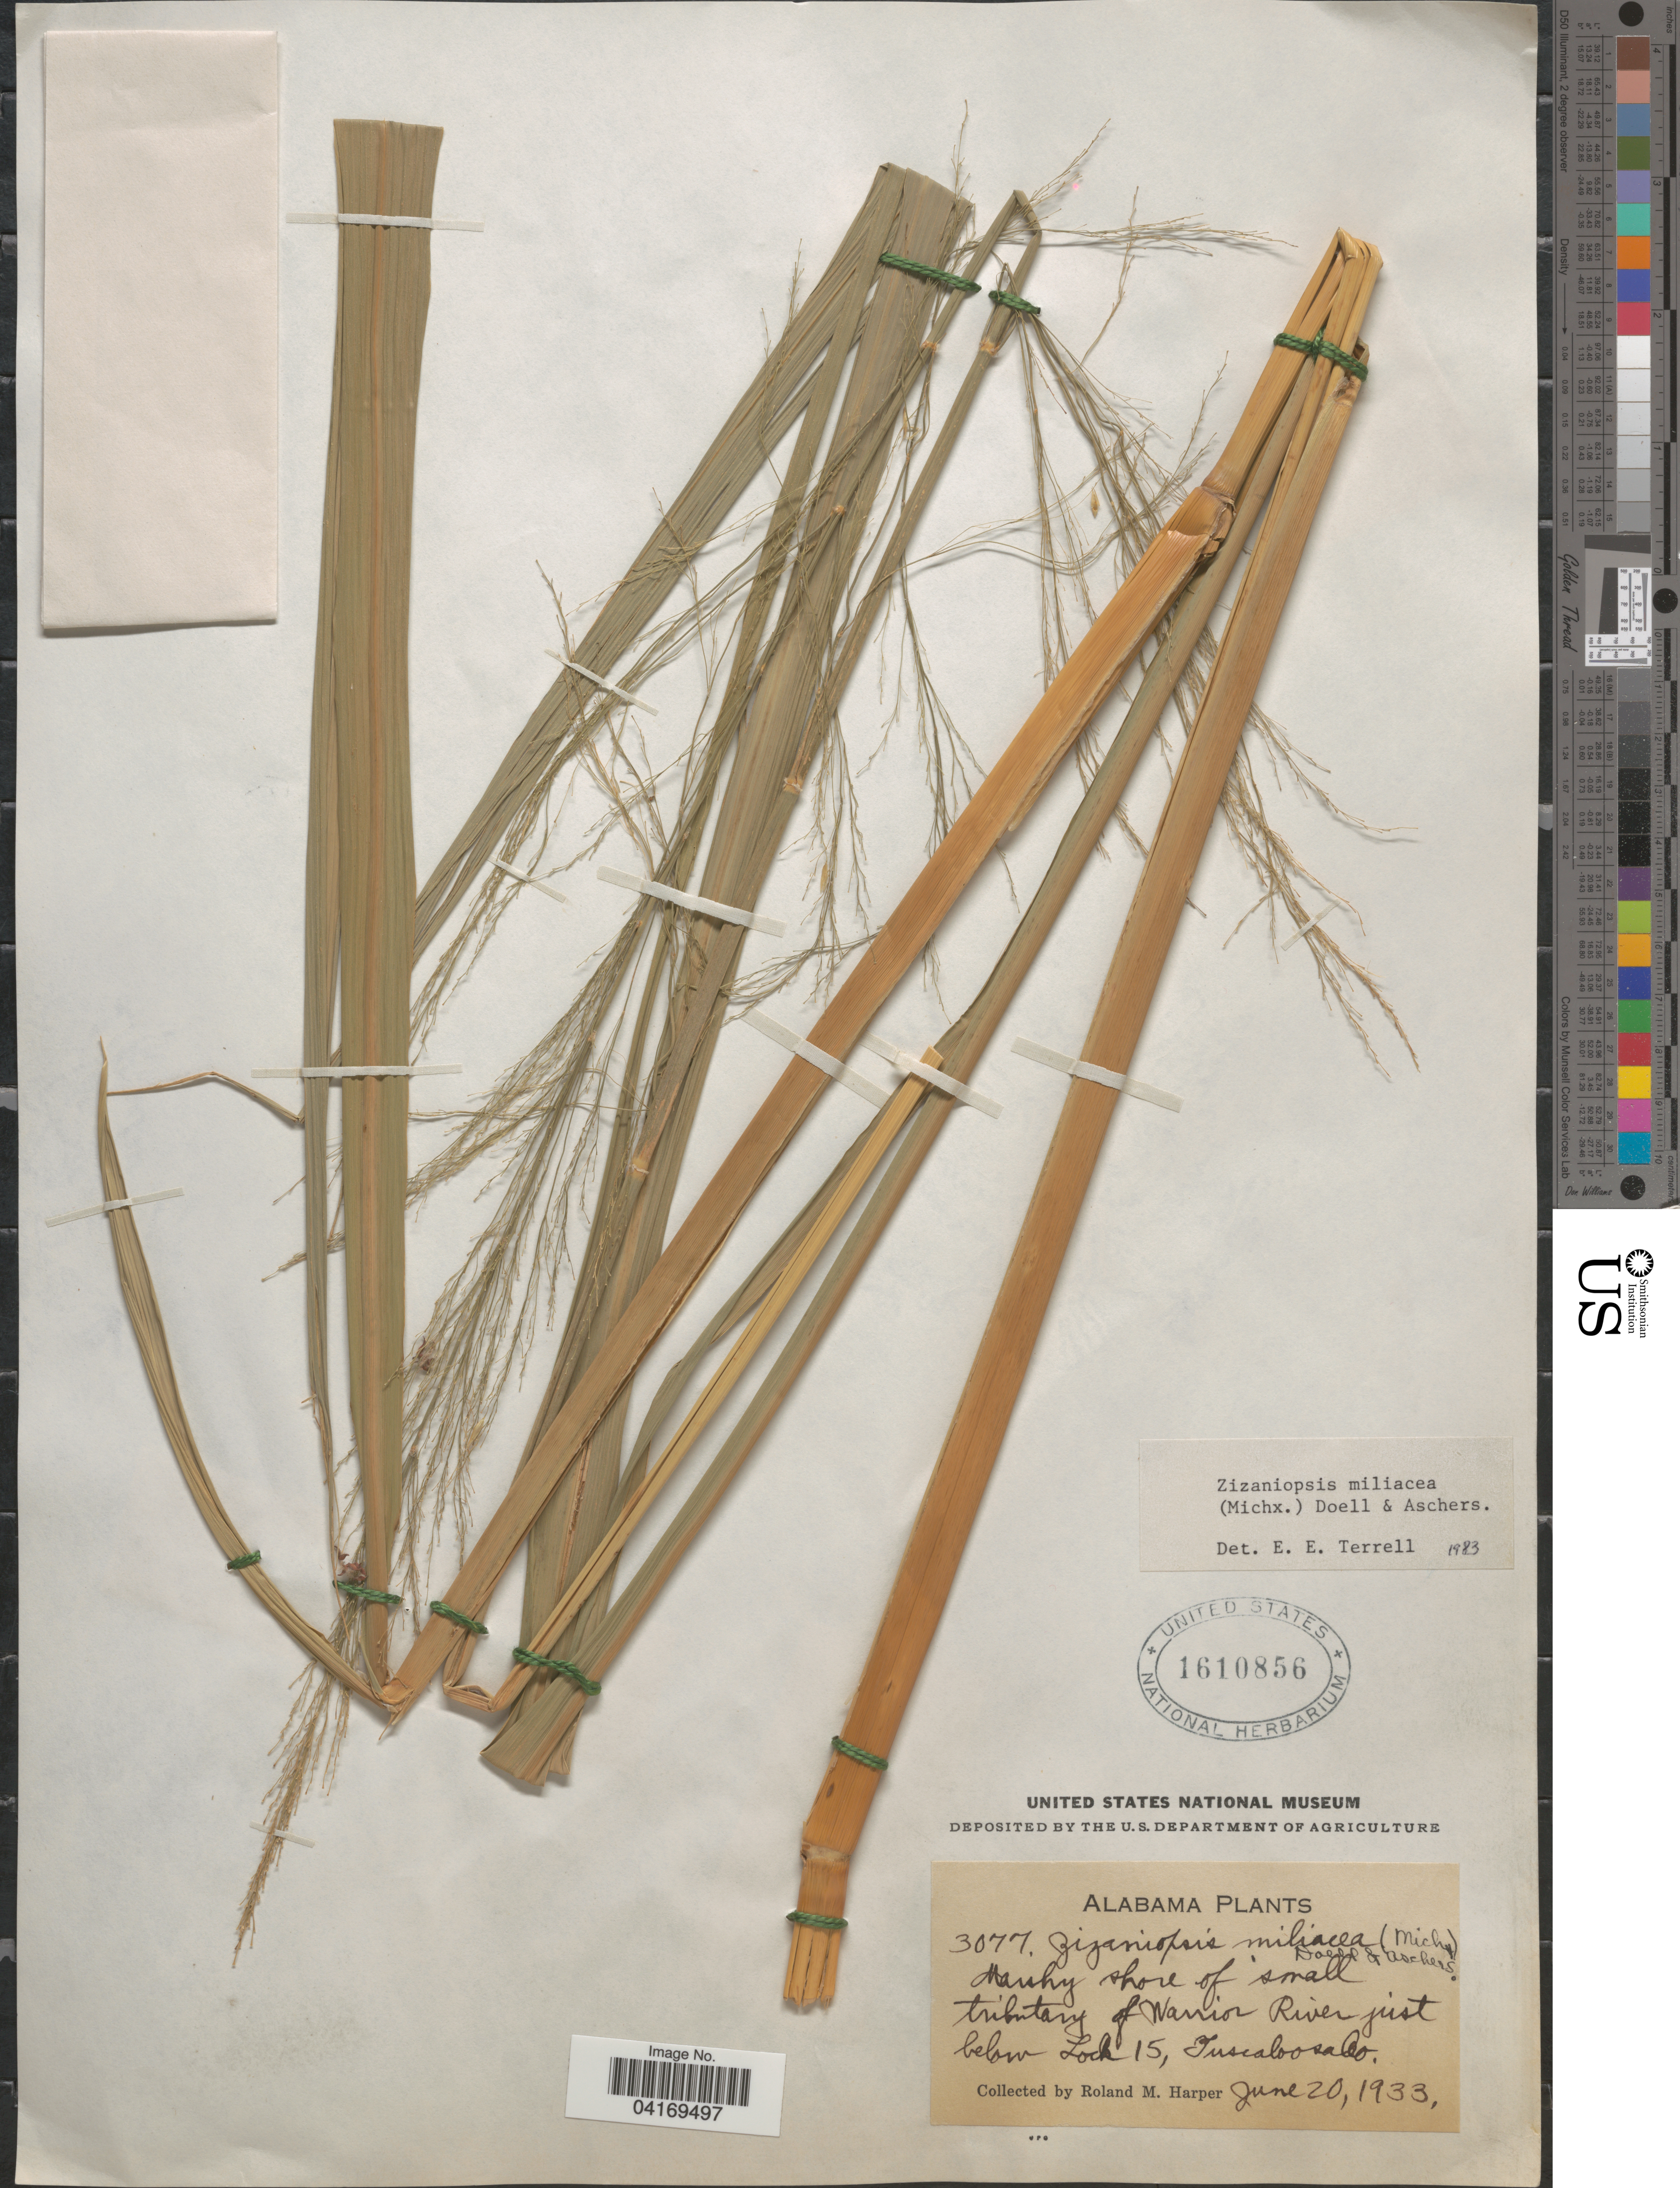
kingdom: Plantae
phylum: Tracheophyta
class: Liliopsida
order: Poales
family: Poaceae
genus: Zizaniopsis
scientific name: Zizaniopsis miliacea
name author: (Michx.) Döll & Asch.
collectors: R. M. Harper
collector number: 3077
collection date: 1933-06-20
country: United States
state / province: Alabama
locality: Marshy shore of small tributary of Warrior River just below Lock 15, Tuscaloosa Co.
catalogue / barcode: US 1610856